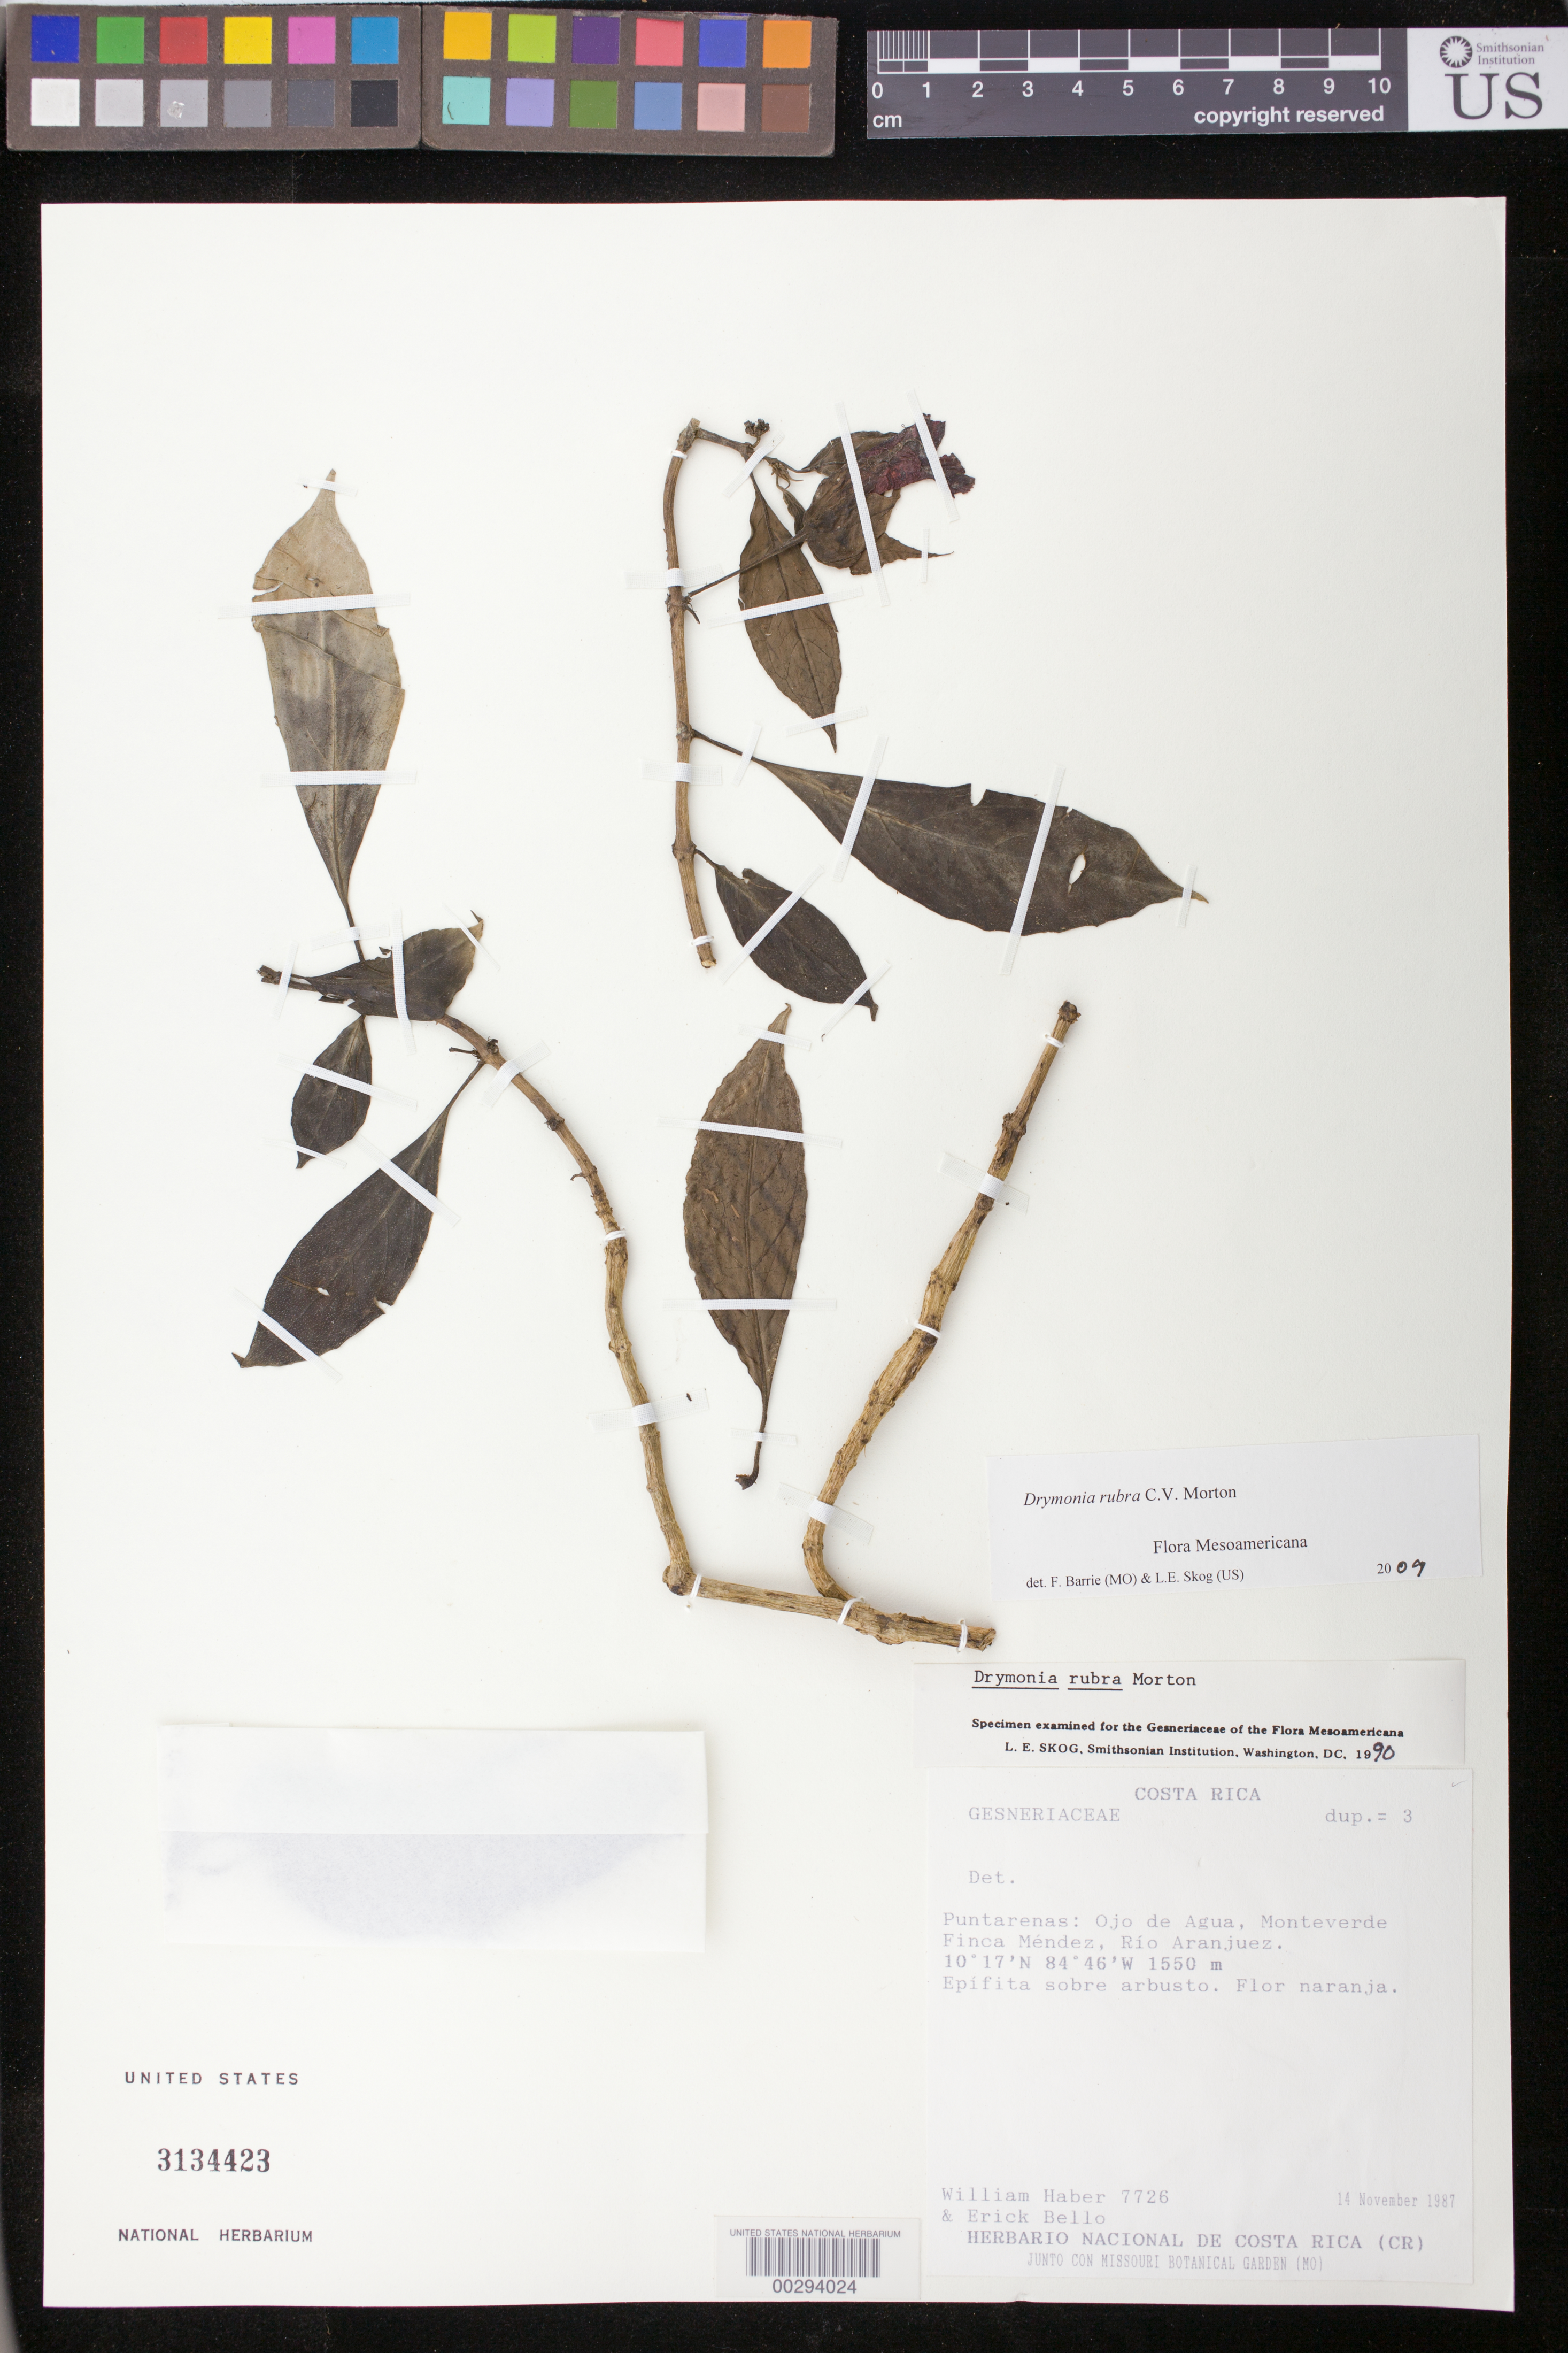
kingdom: Plantae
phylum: Tracheophyta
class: Magnoliopsida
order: Lamiales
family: Gesneriaceae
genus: Drymonia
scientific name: Drymonia rubra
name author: C.V. Morton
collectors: W. Haber & E. Bello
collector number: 7726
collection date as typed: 14 Nov 1987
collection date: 1987-11-14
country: Costa Rica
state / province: Puntarenas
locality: Ojo de Agua, Monteverde Finca Mendez, Rio Aranjuez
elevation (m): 1550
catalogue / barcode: US 3134423